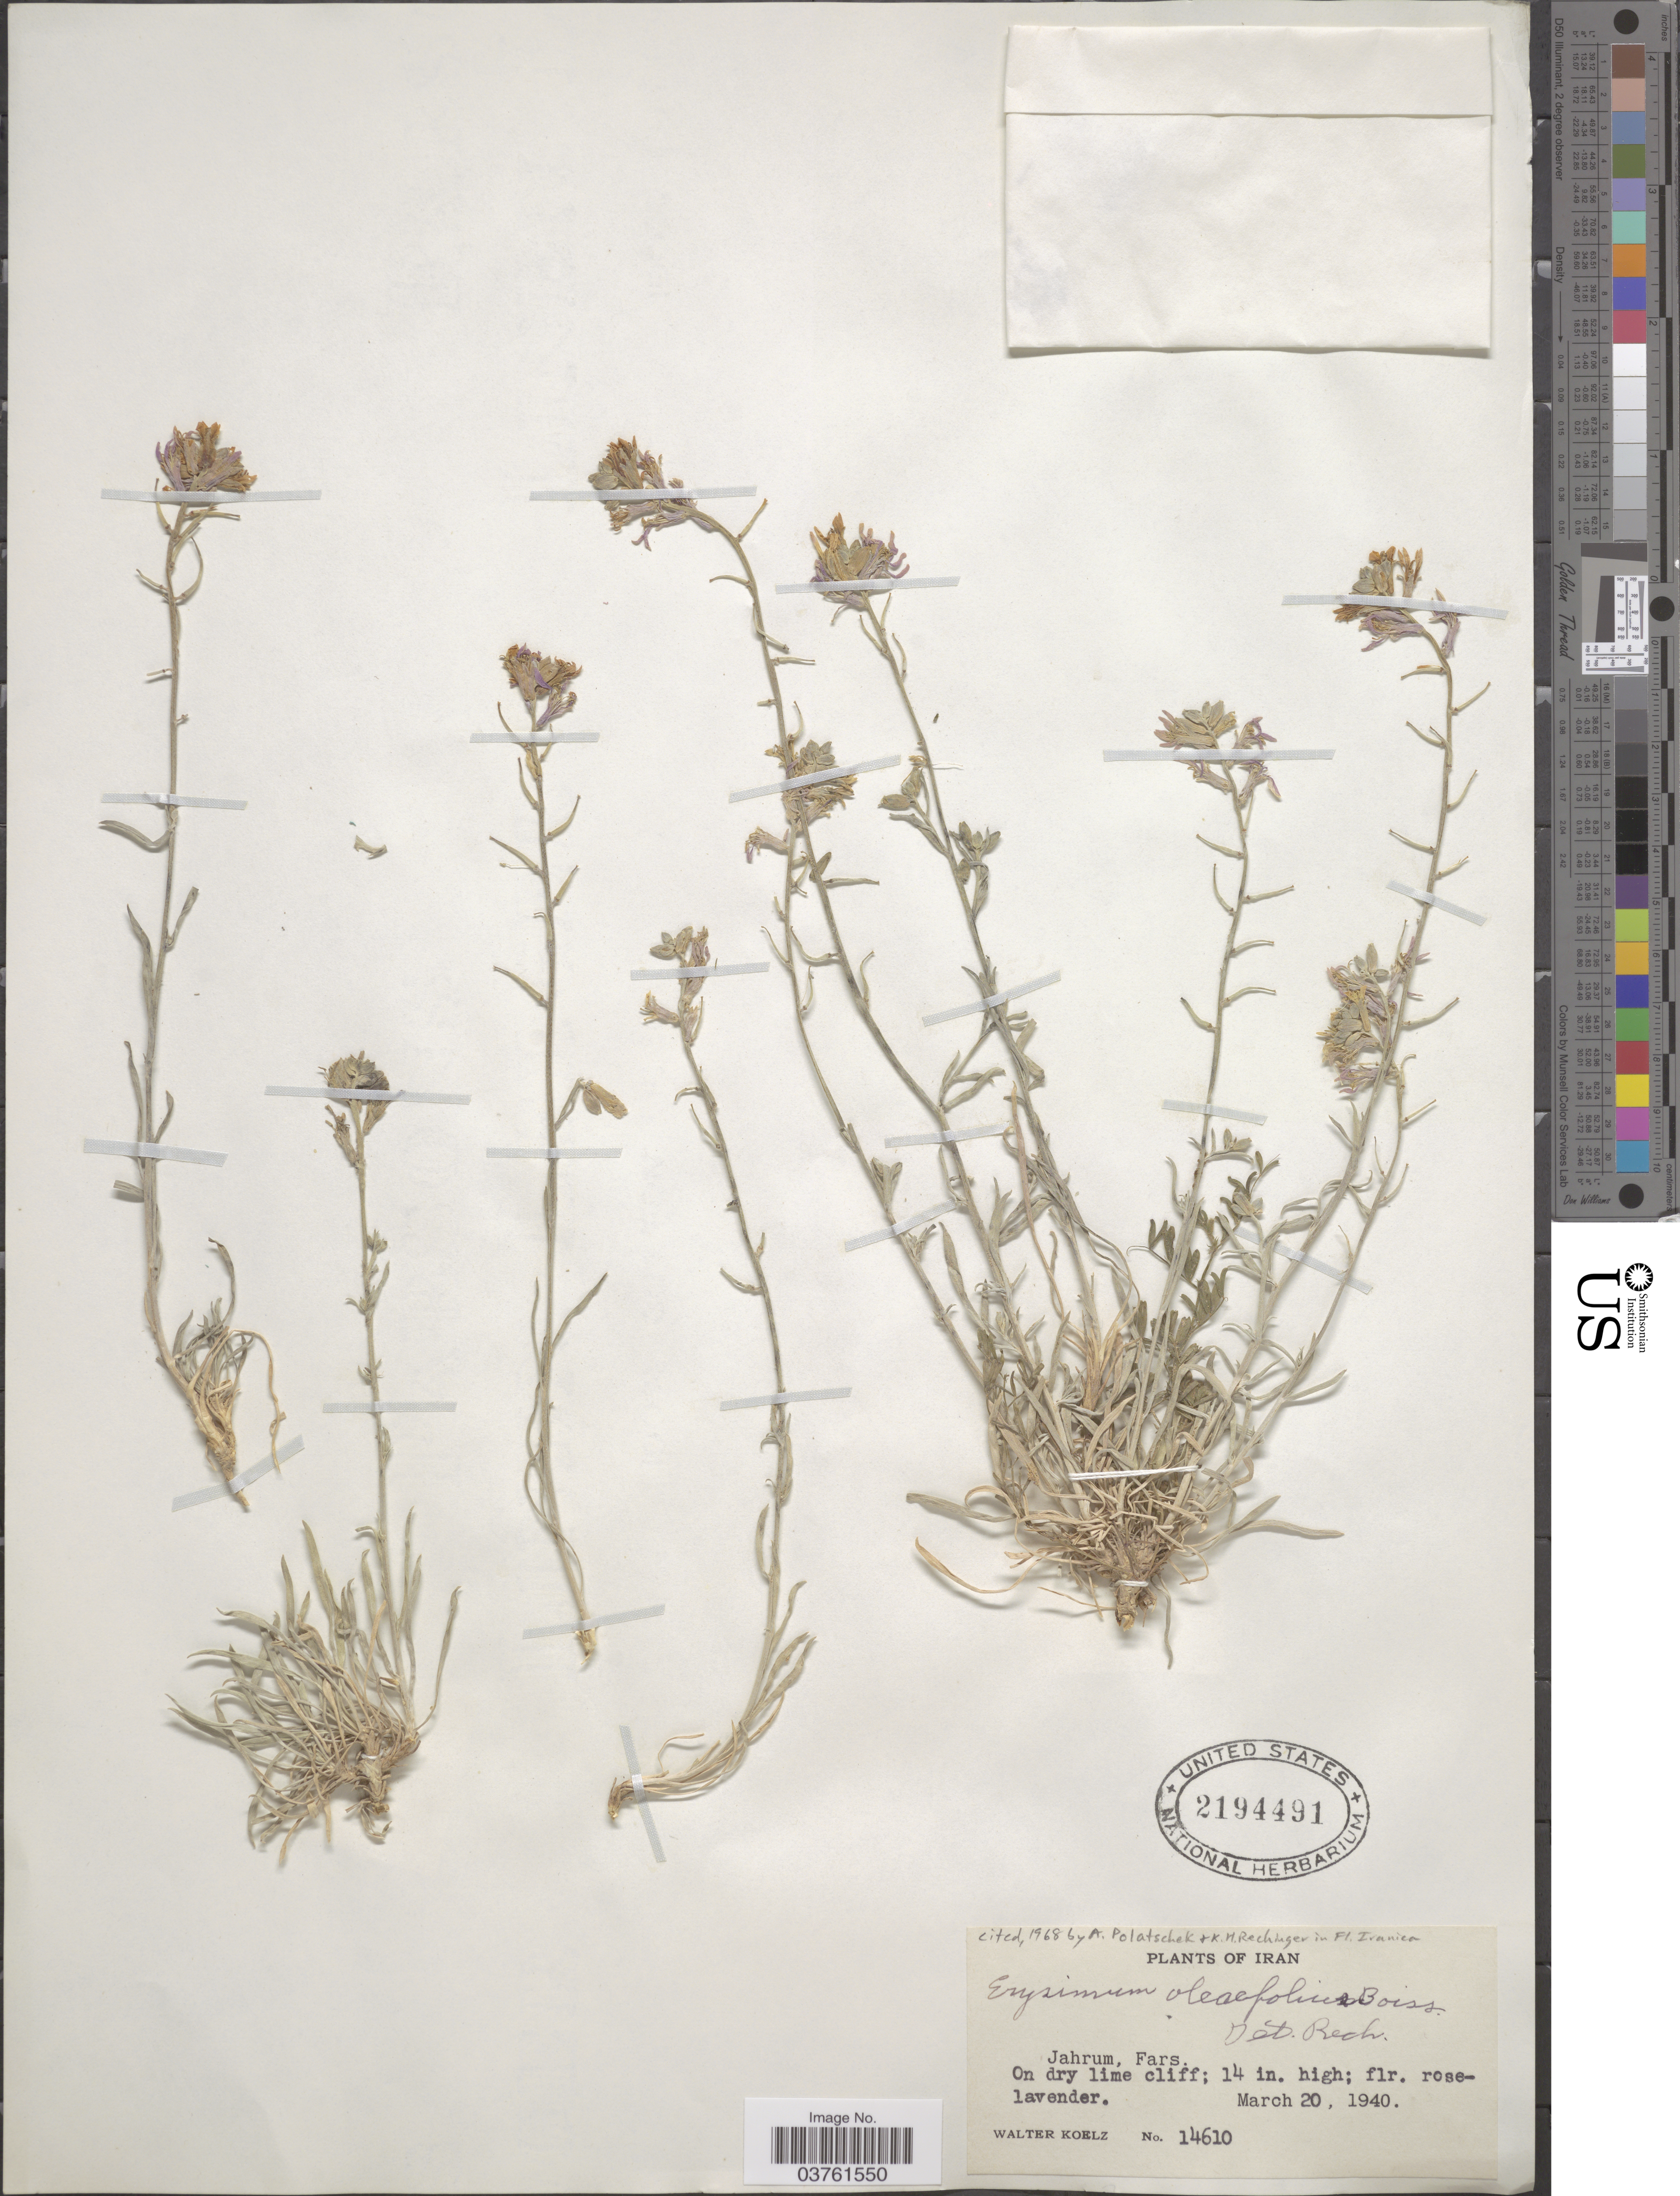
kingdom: Plantae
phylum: Tracheophyta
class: Magnoliopsida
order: Brassicales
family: Brassicaceae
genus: Erysimum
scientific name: Erysimum oleifolium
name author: J. Gay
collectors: W. N. Koelz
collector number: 14610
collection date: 1940-03-20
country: Iran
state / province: Fars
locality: Jahrum.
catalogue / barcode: US 2194491